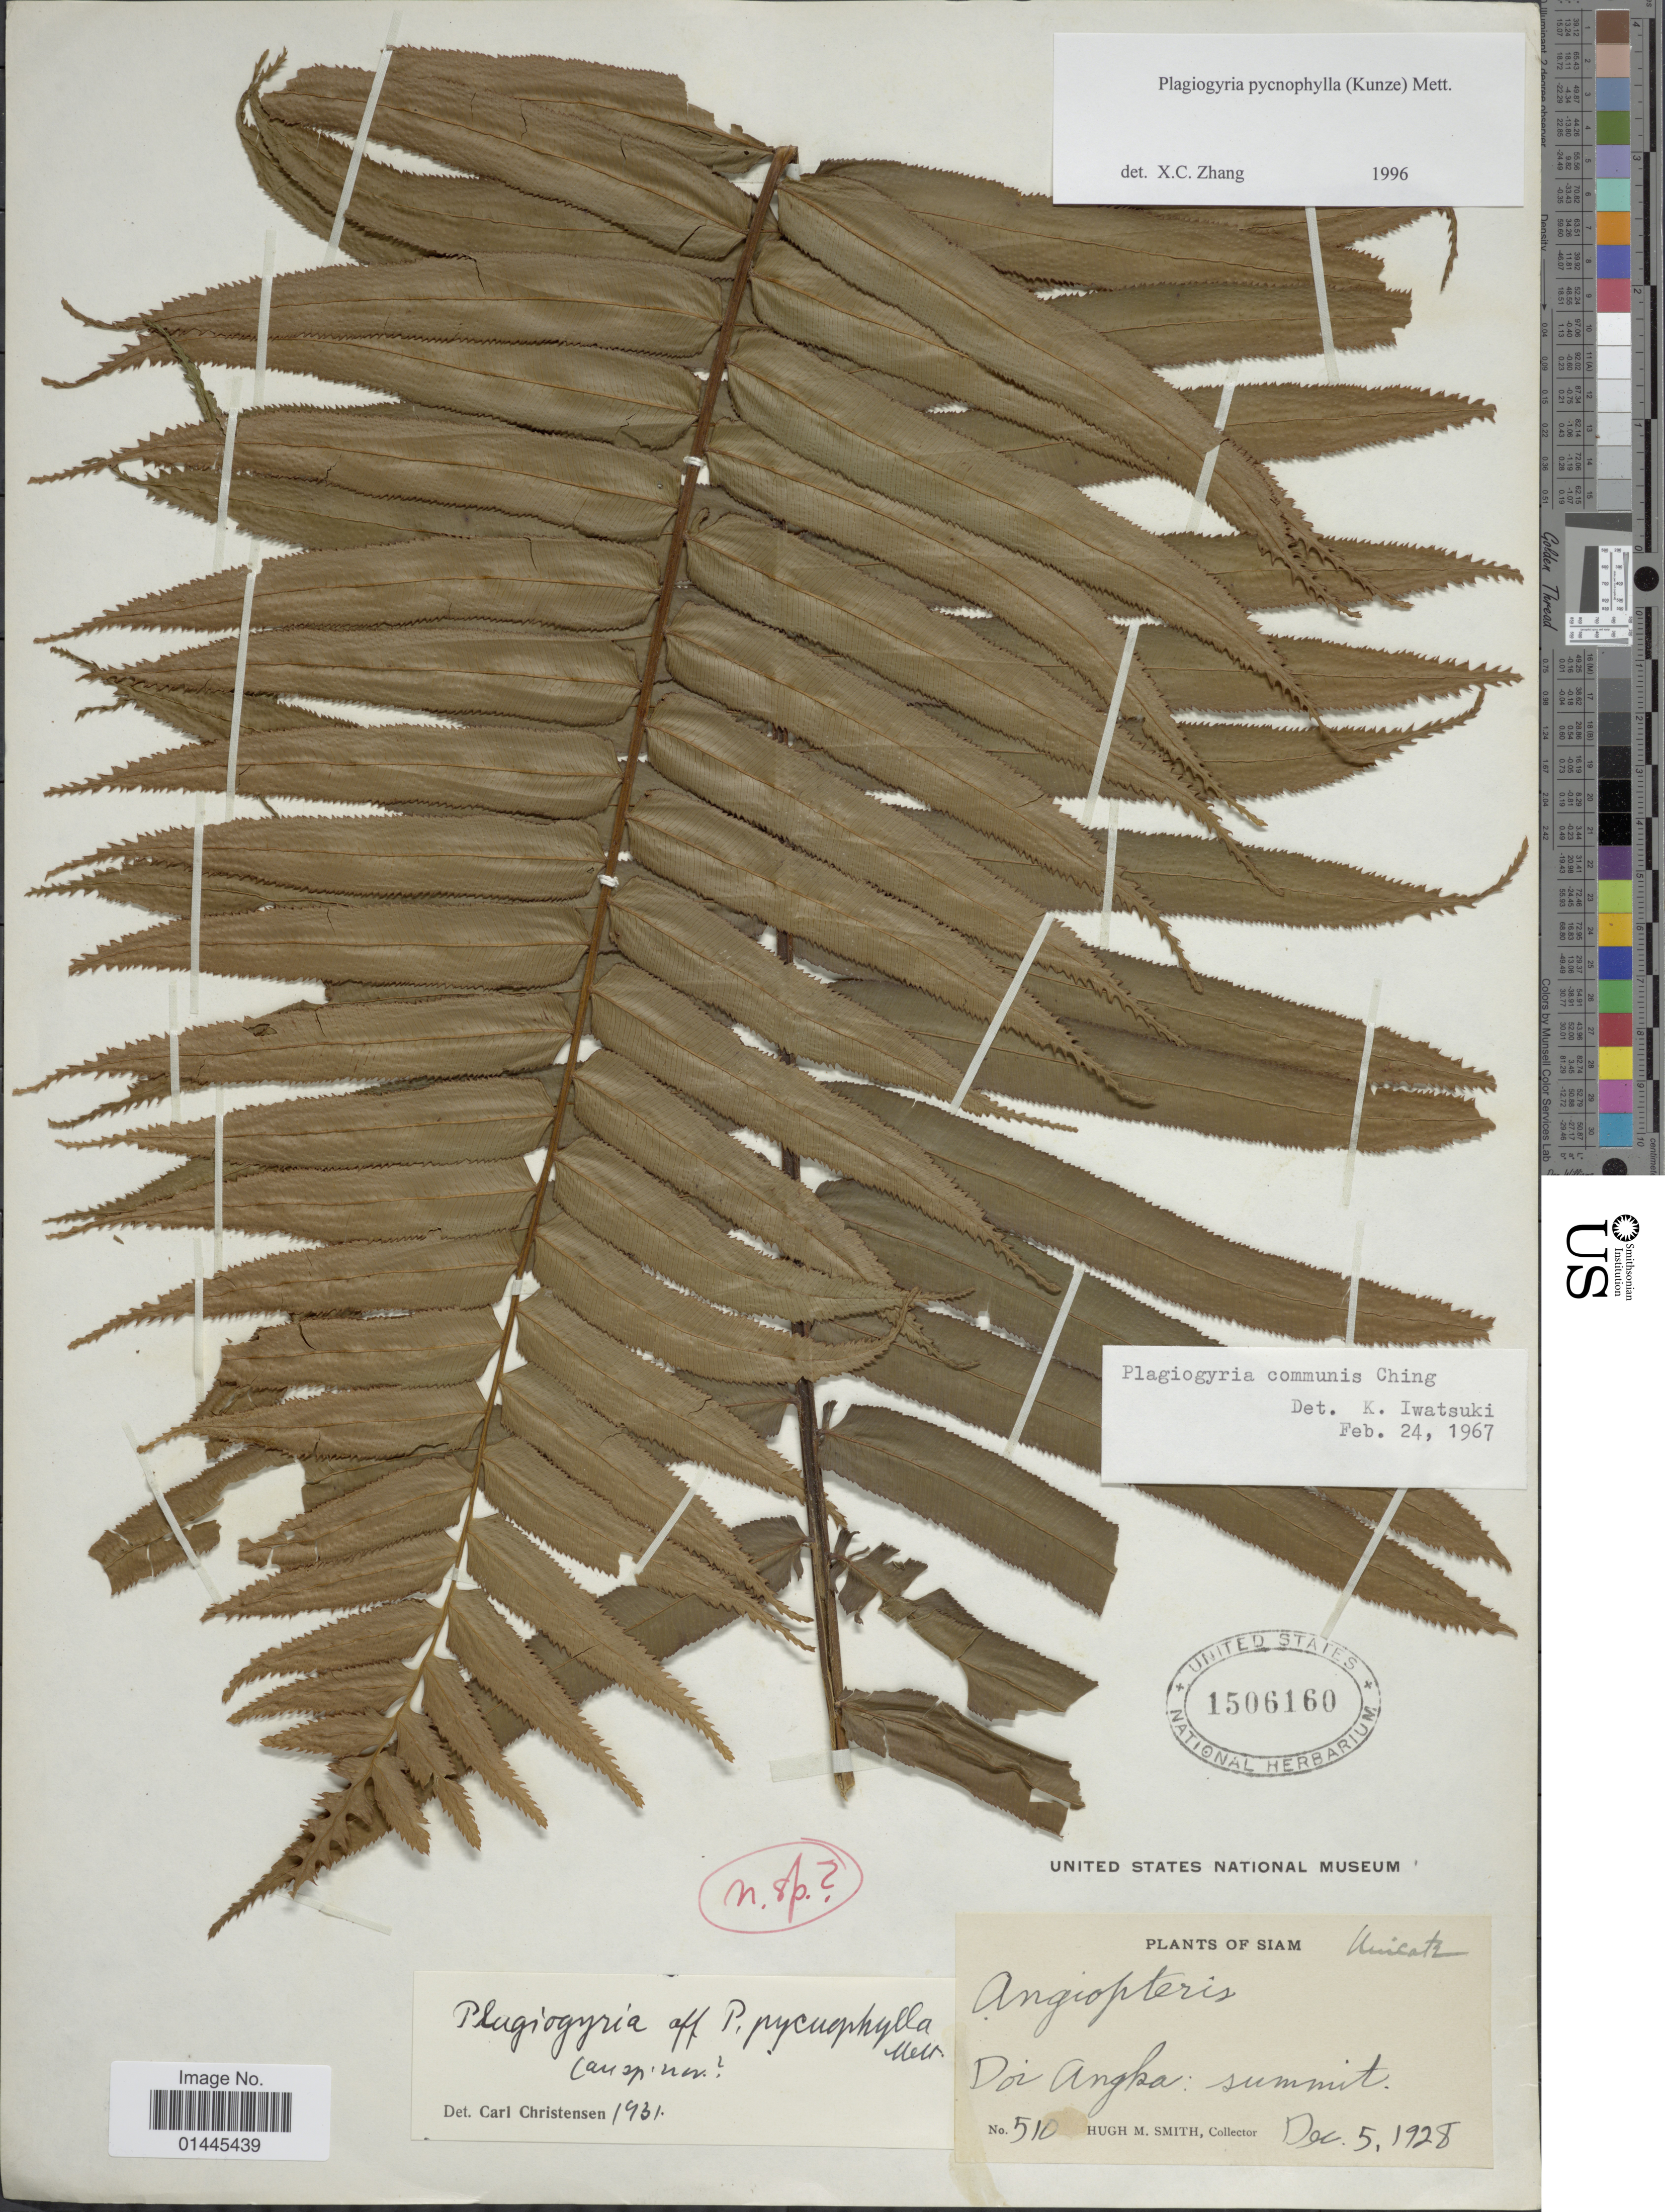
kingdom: Plantae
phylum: Tracheophyta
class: Polypodiopsida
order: Cyatheales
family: Plagiogyriaceae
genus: Plagiogyria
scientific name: Plagiogyria pycnophylla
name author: (Kunze) Mett.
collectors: H. M. Smith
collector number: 510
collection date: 1928-12-05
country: Thailand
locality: Siam, Doi Angka: summit.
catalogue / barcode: US 1506160